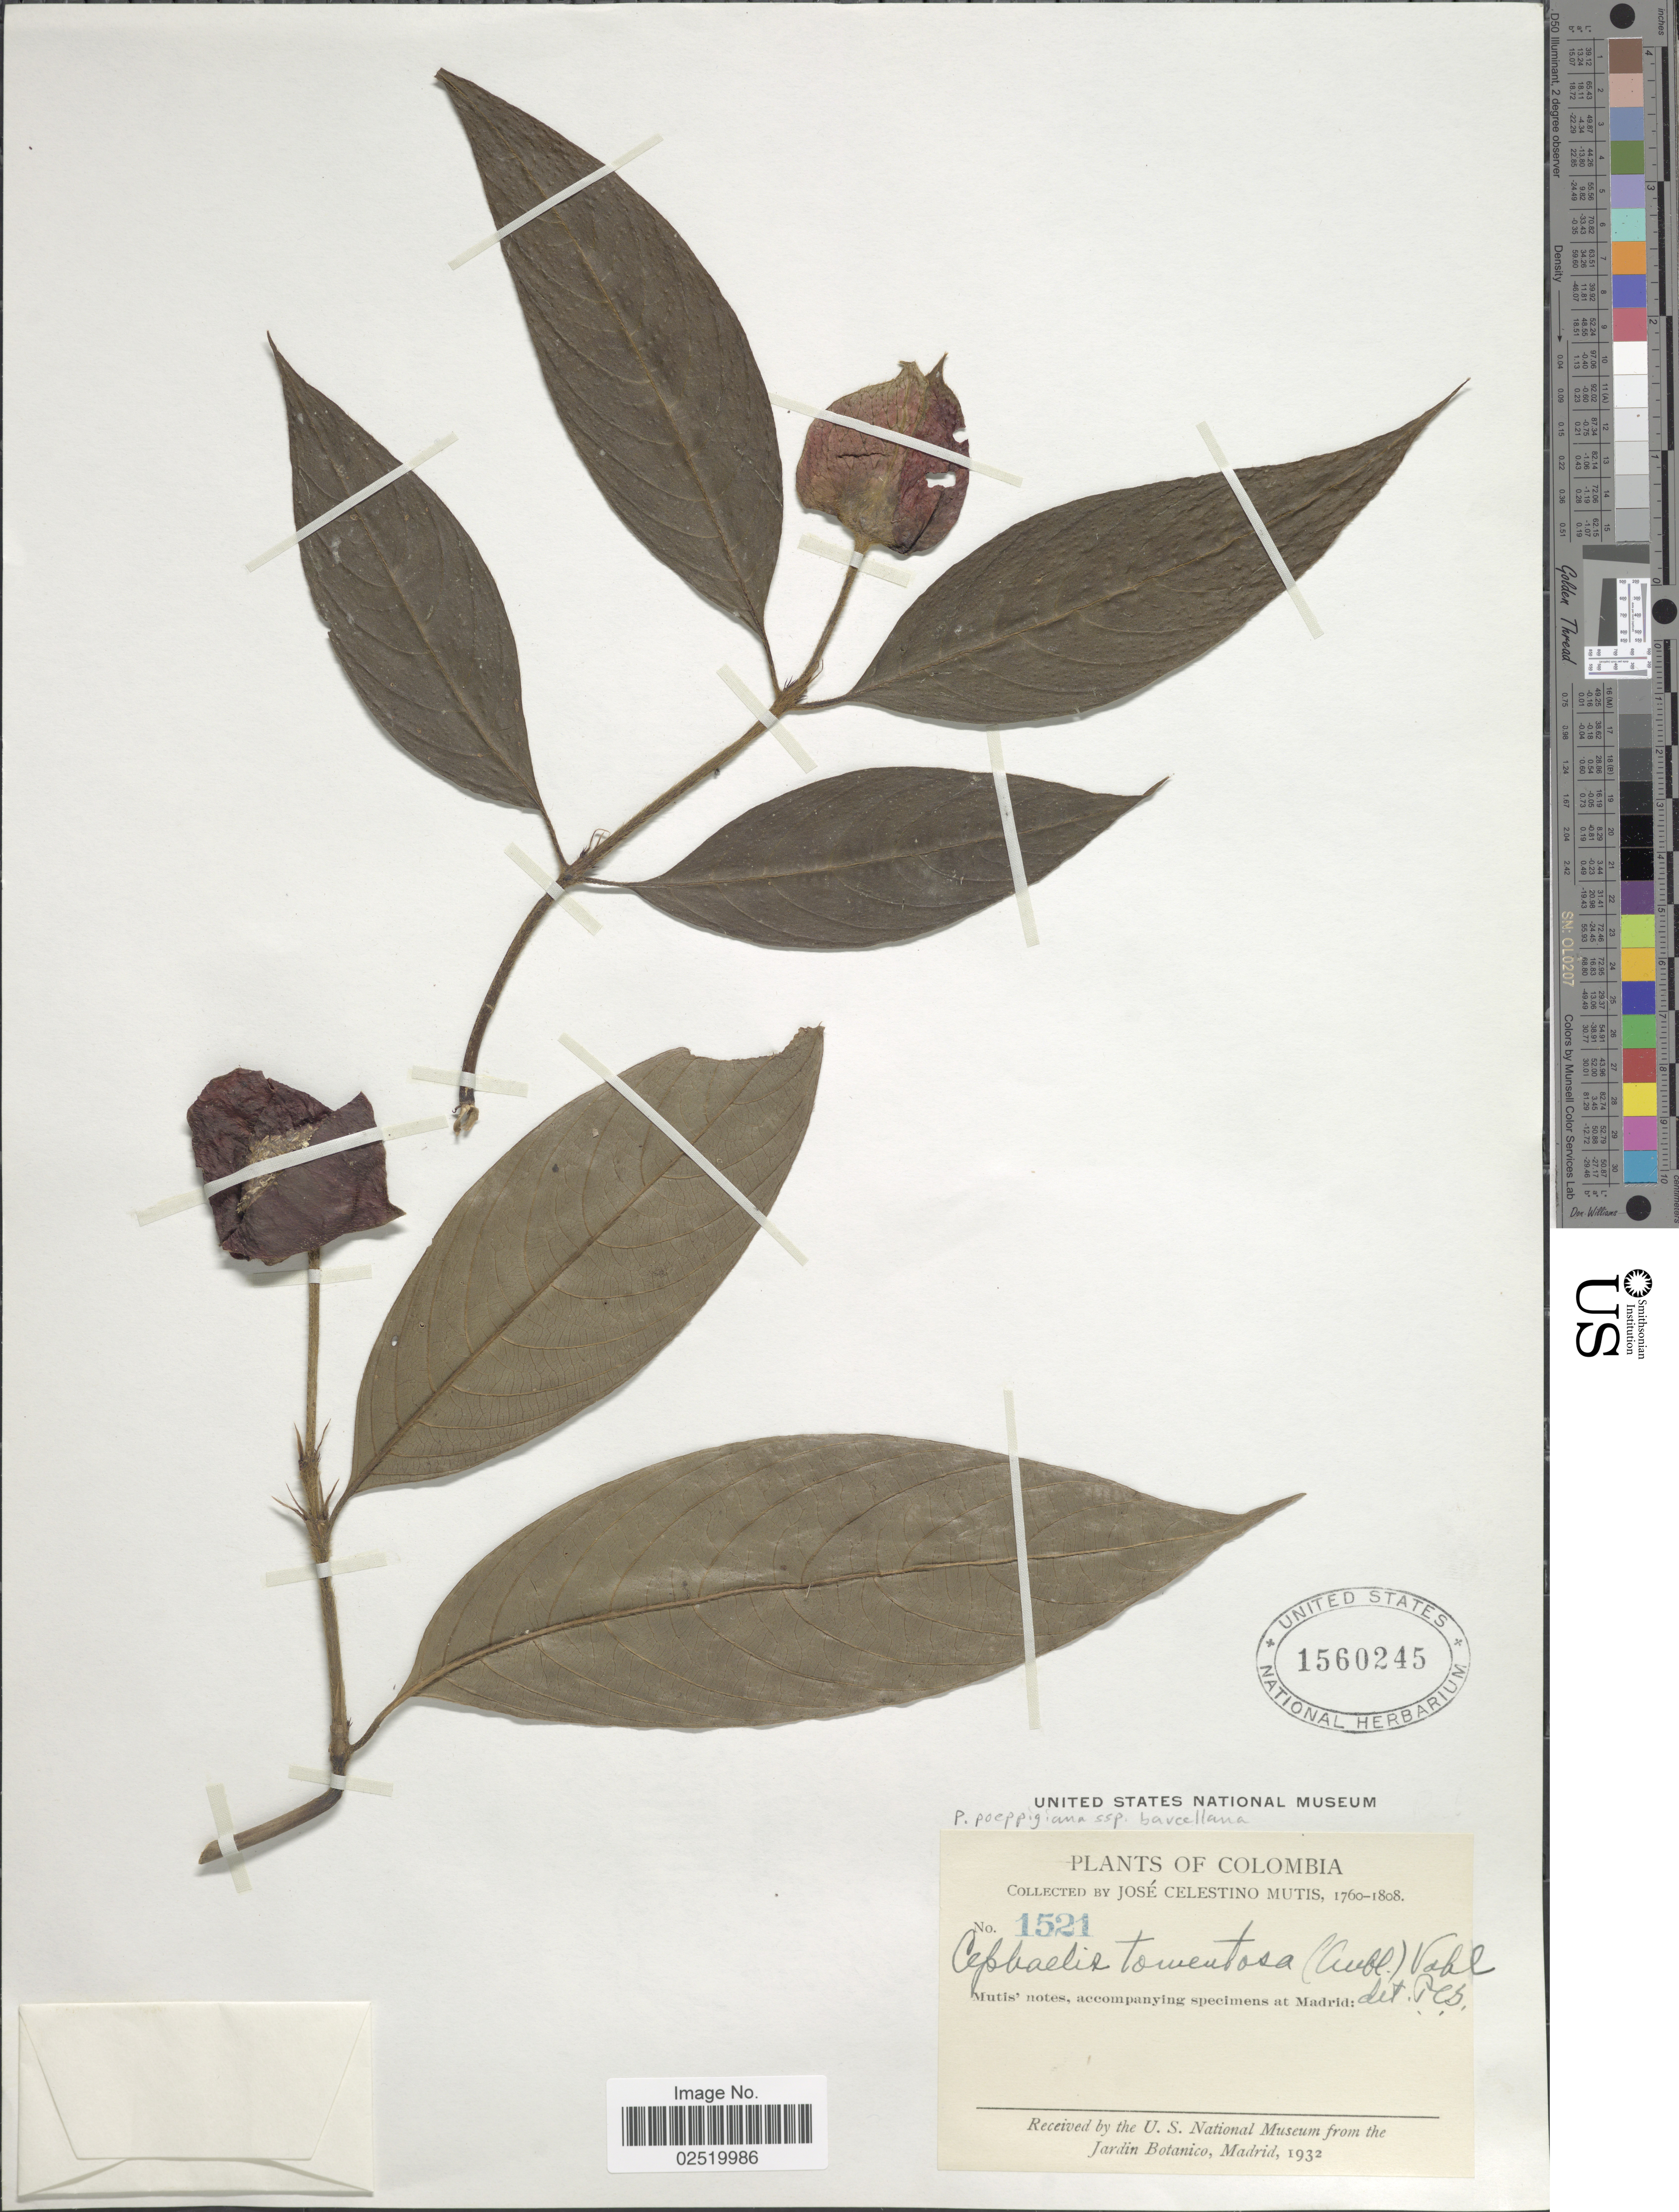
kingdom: Plantae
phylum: Tracheophyta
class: Magnoliopsida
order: Gentianales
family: Rubiaceae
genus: Psychotria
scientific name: Psychotria poeppigiana subsp. barcellana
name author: (Müll. Arg.) Steyerm.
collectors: J. C. B. Mutis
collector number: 1521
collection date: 1760/1808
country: Colombia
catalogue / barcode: US 1560245